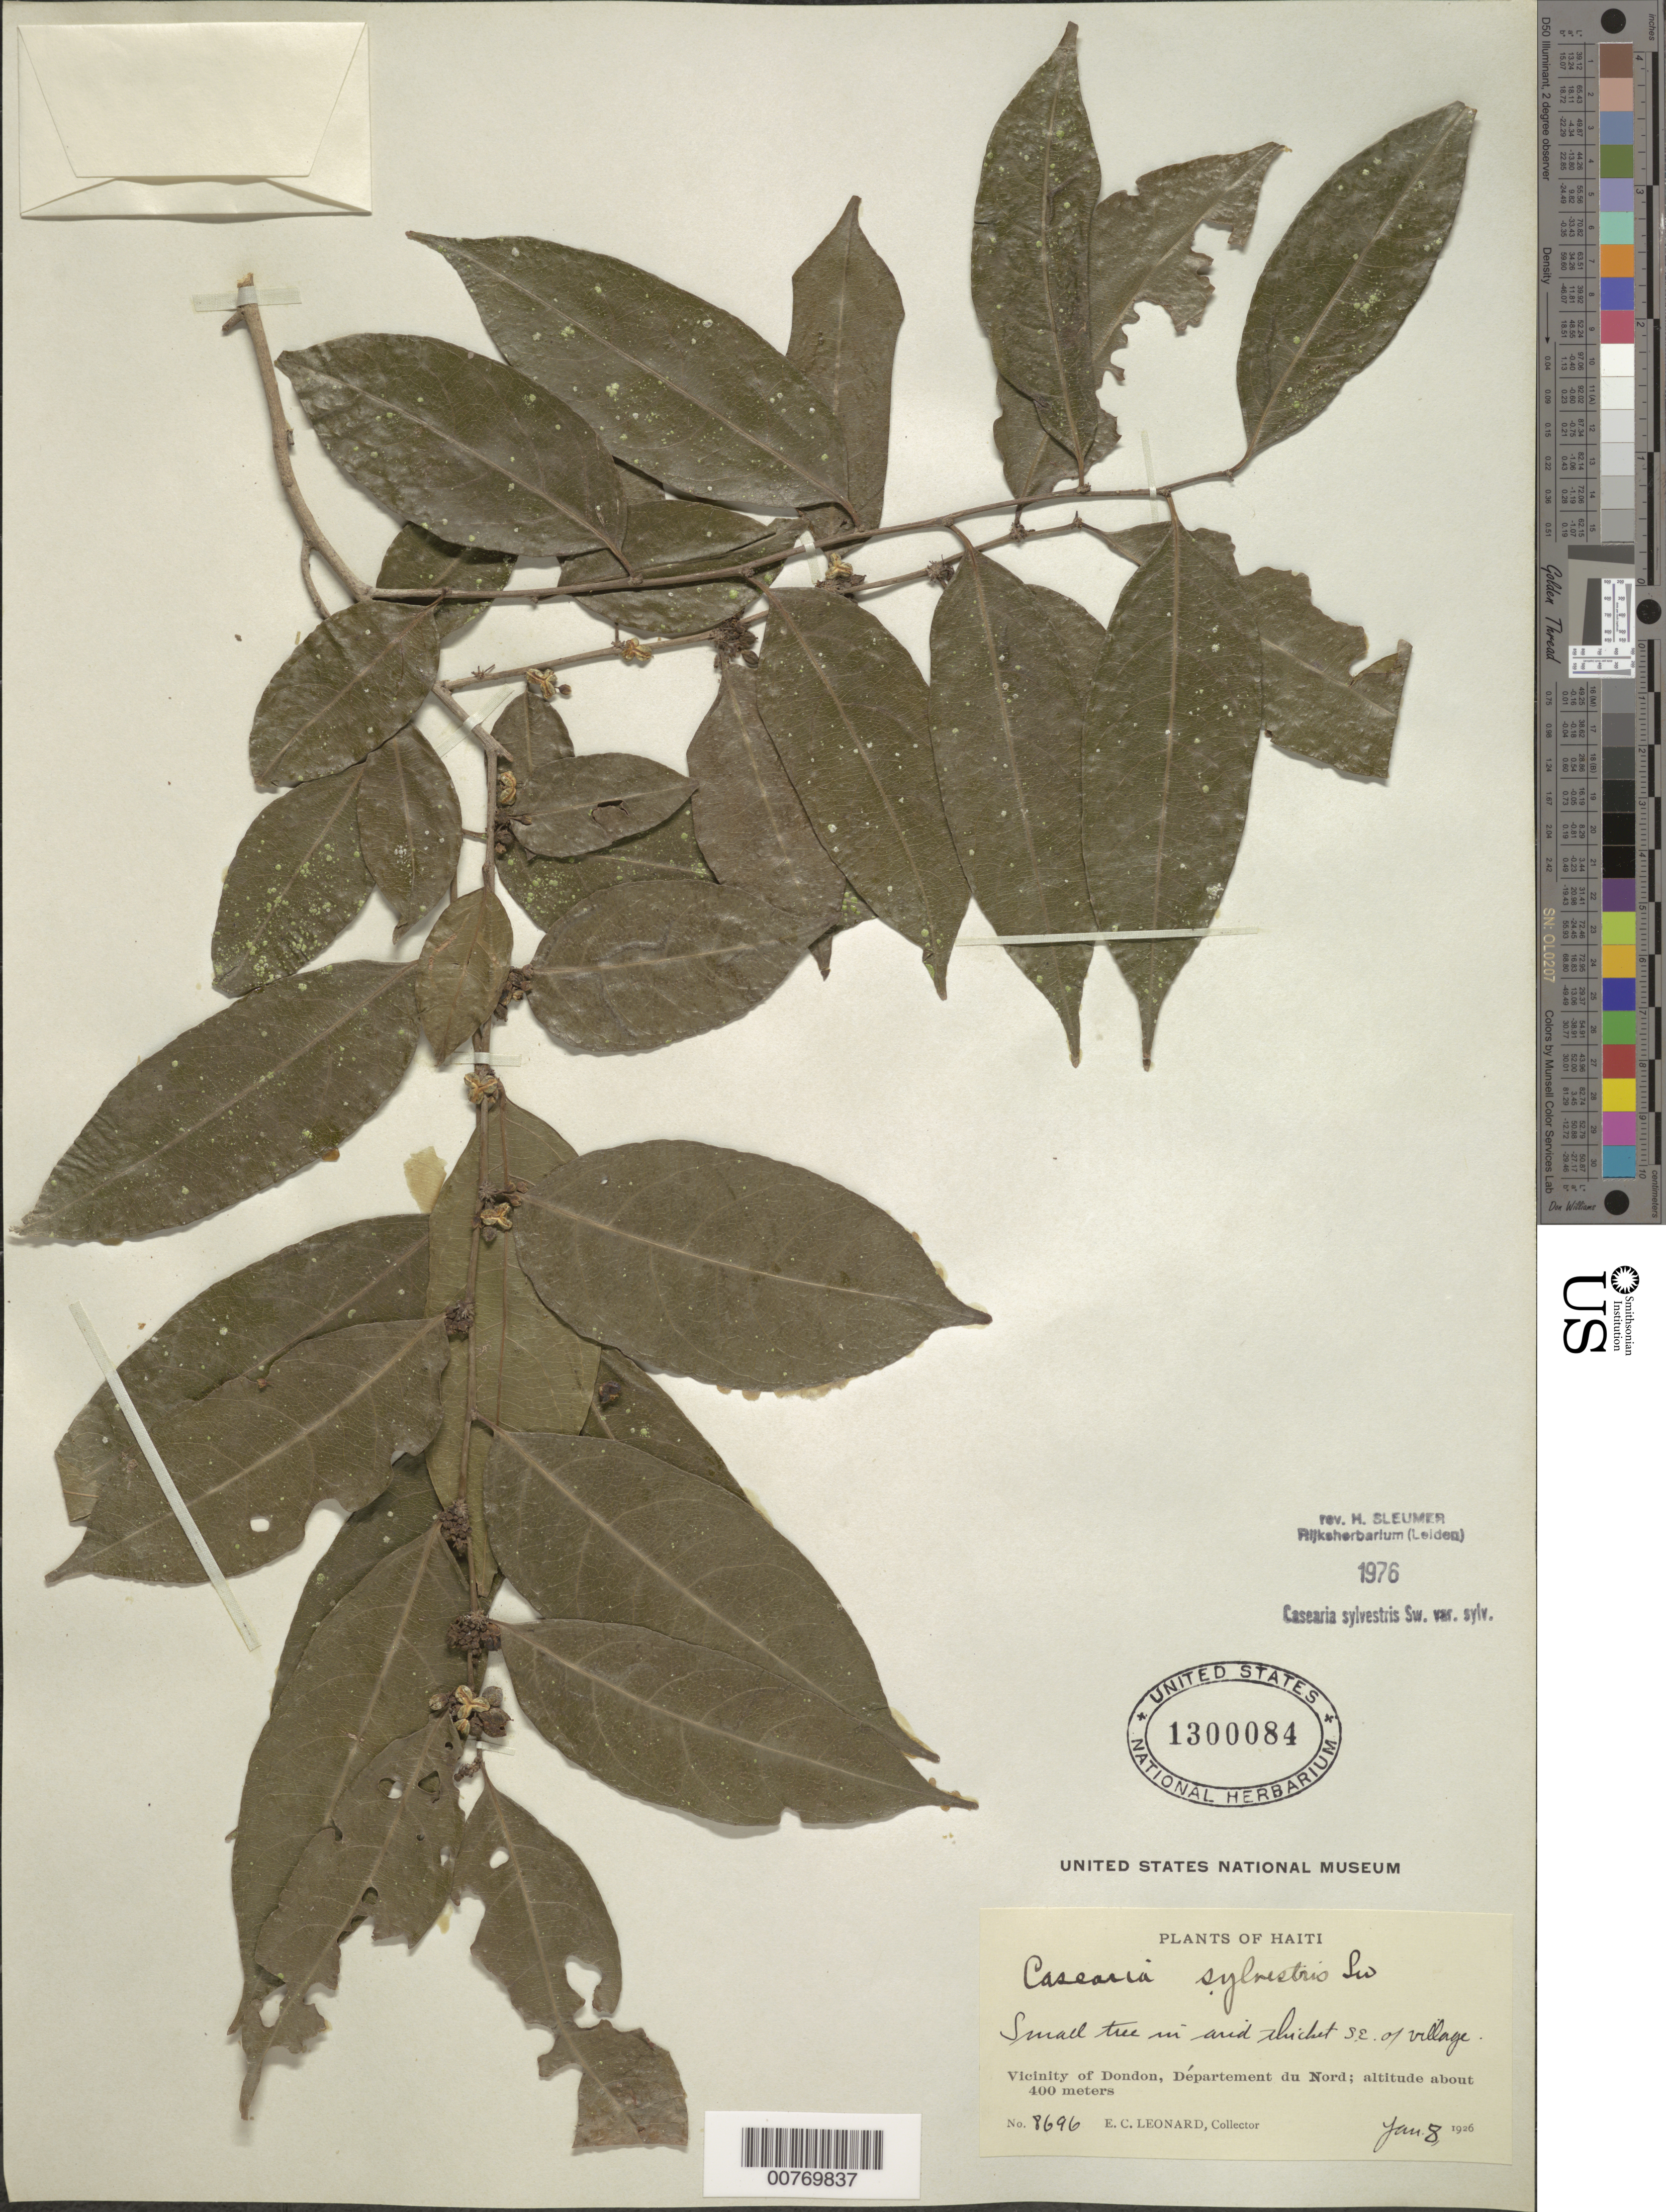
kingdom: Plantae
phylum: Tracheophyta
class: Magnoliopsida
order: Malpighiales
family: Salicaceae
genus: Casearia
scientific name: Casearia sylvestris var. sylvestris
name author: Sw.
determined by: Sleumer, H. O.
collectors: E. C. Leonard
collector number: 8696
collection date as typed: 08 Jan 1926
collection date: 1926-01-08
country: Haiti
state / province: Nord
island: Hispaniola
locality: Vicinity of Dondon, Department of Nord.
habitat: Arid thicket southeast of village.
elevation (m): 400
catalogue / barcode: US 1300084